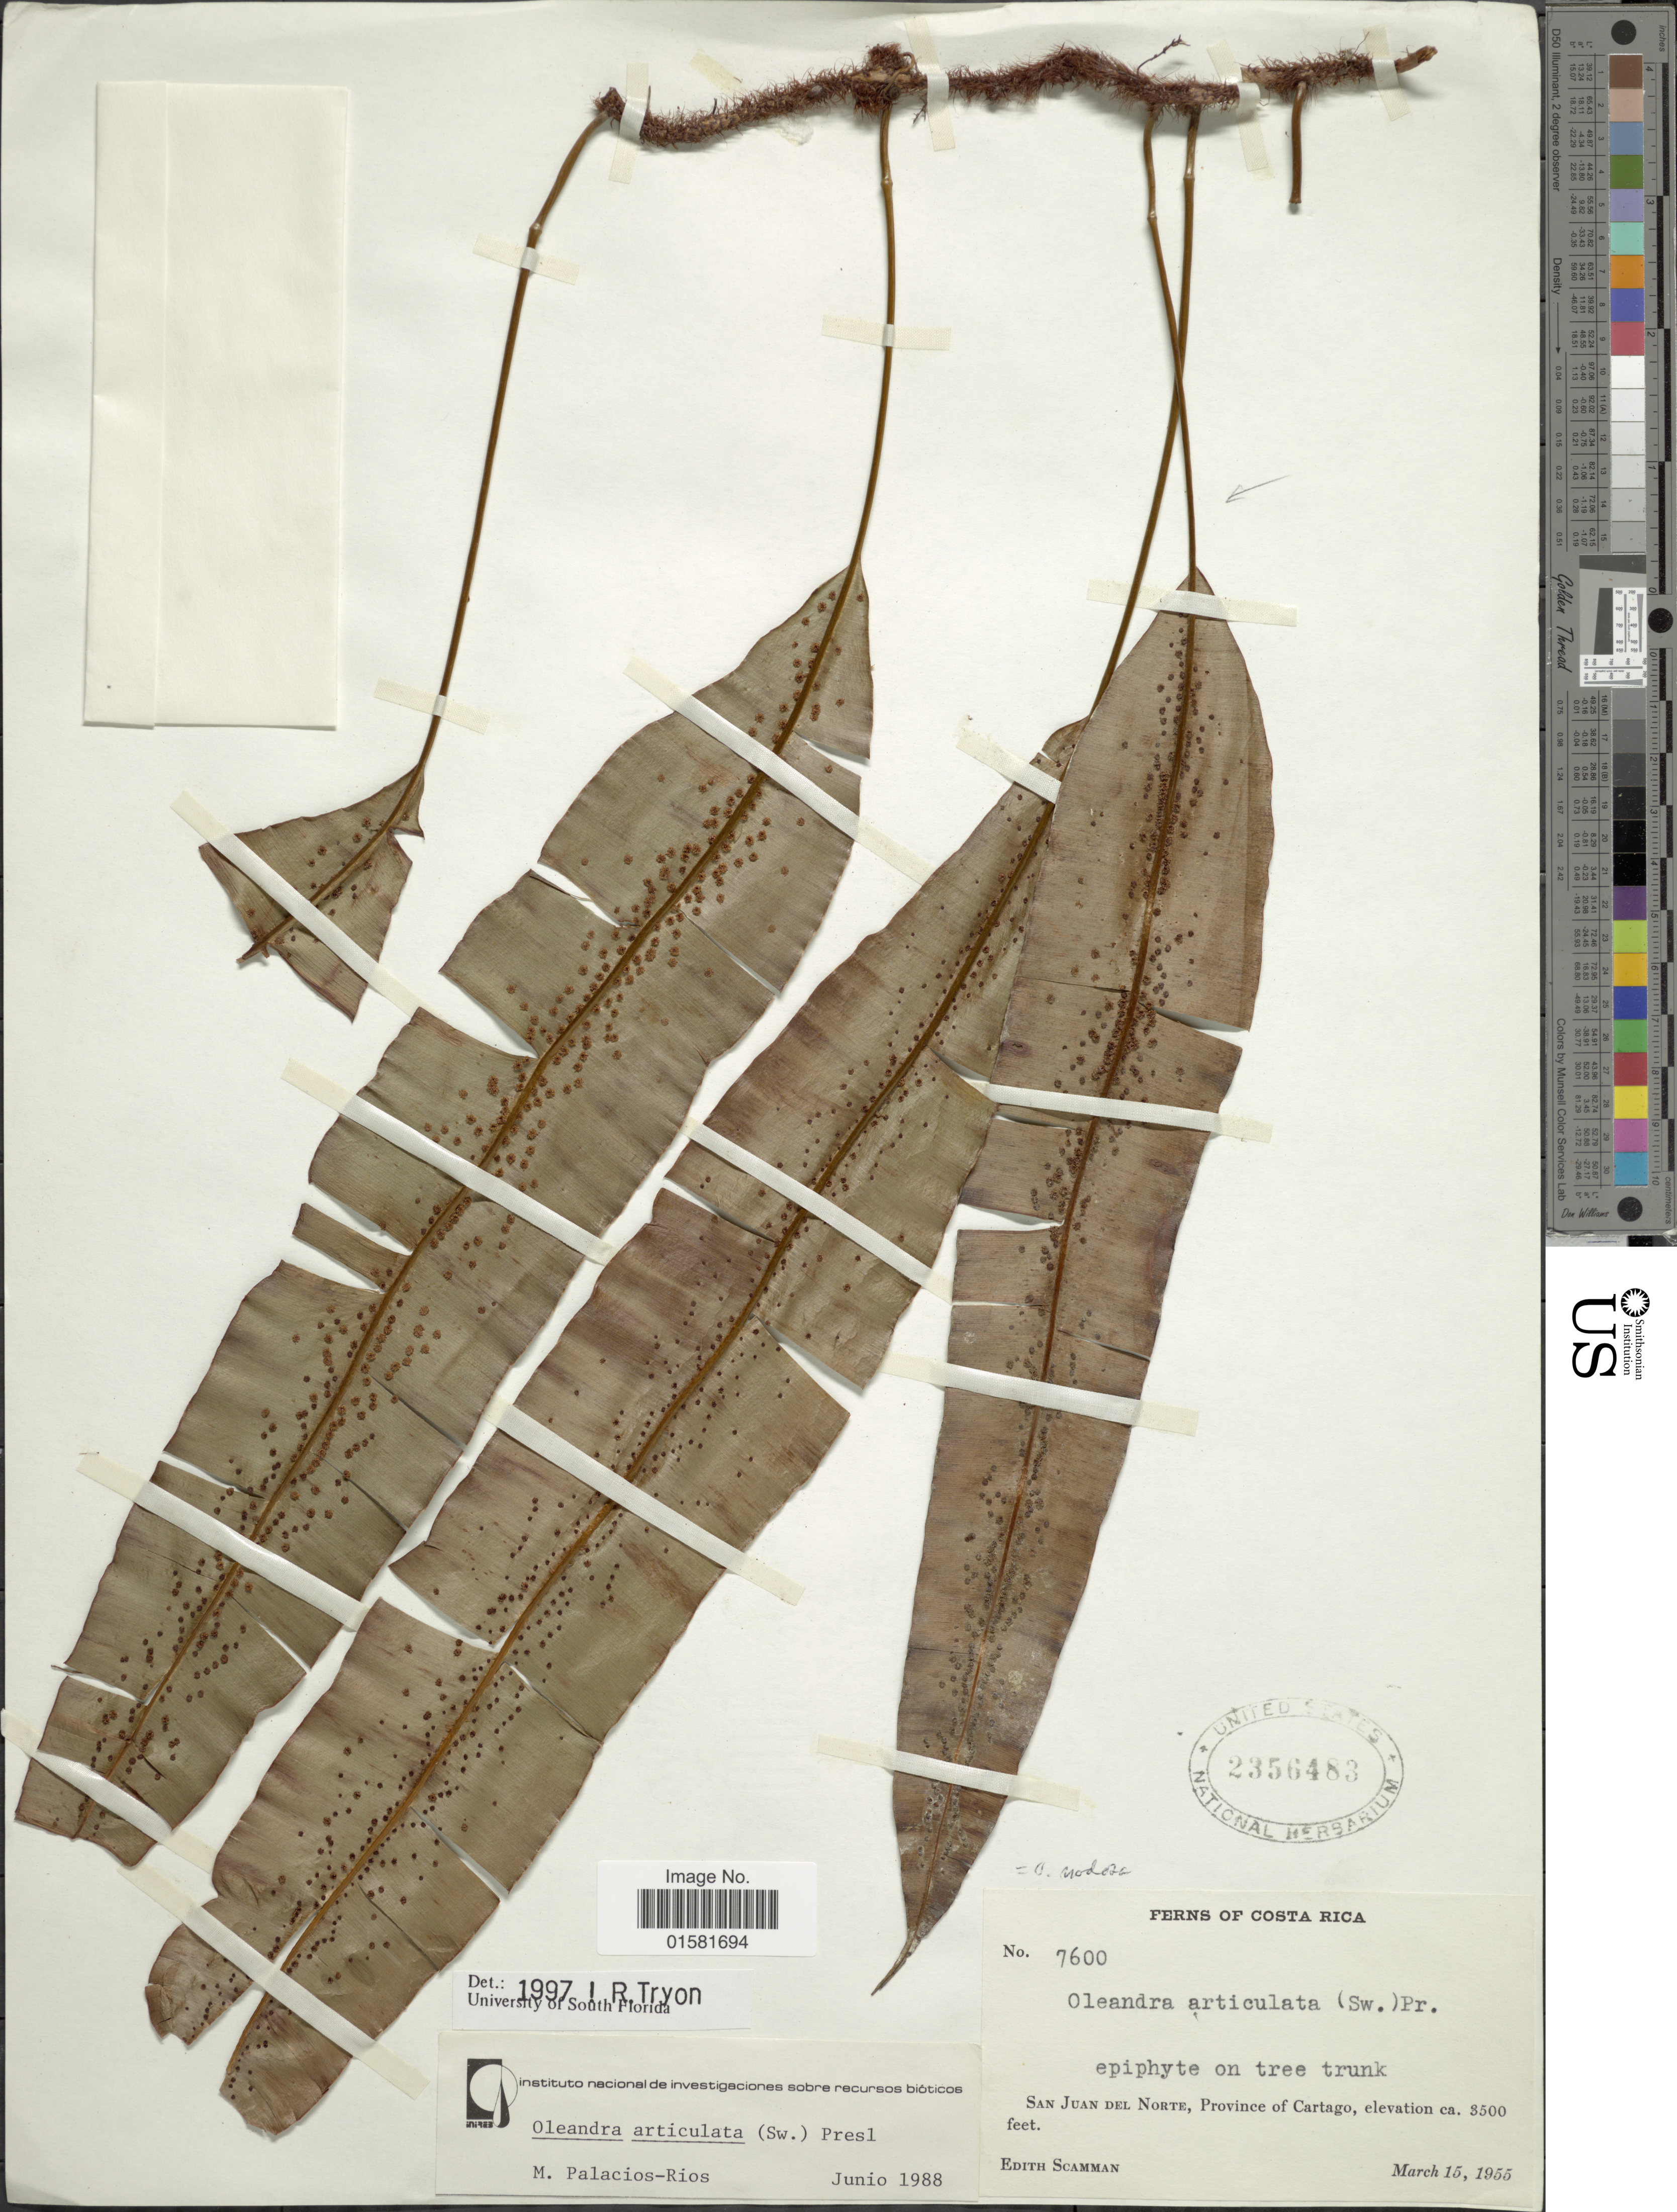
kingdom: Plantae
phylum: Tracheophyta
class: Polypodiopsida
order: Polypodiales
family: Oleandraceae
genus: Oleandra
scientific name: Oleandra articulata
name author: (Sw.) C. Presl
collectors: E. Scamman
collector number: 7600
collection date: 1955-03-15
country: Costa Rica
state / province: Cartago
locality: Costa Rica, San Juan del Norte, Province of Cartago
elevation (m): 1067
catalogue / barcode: US 2356483